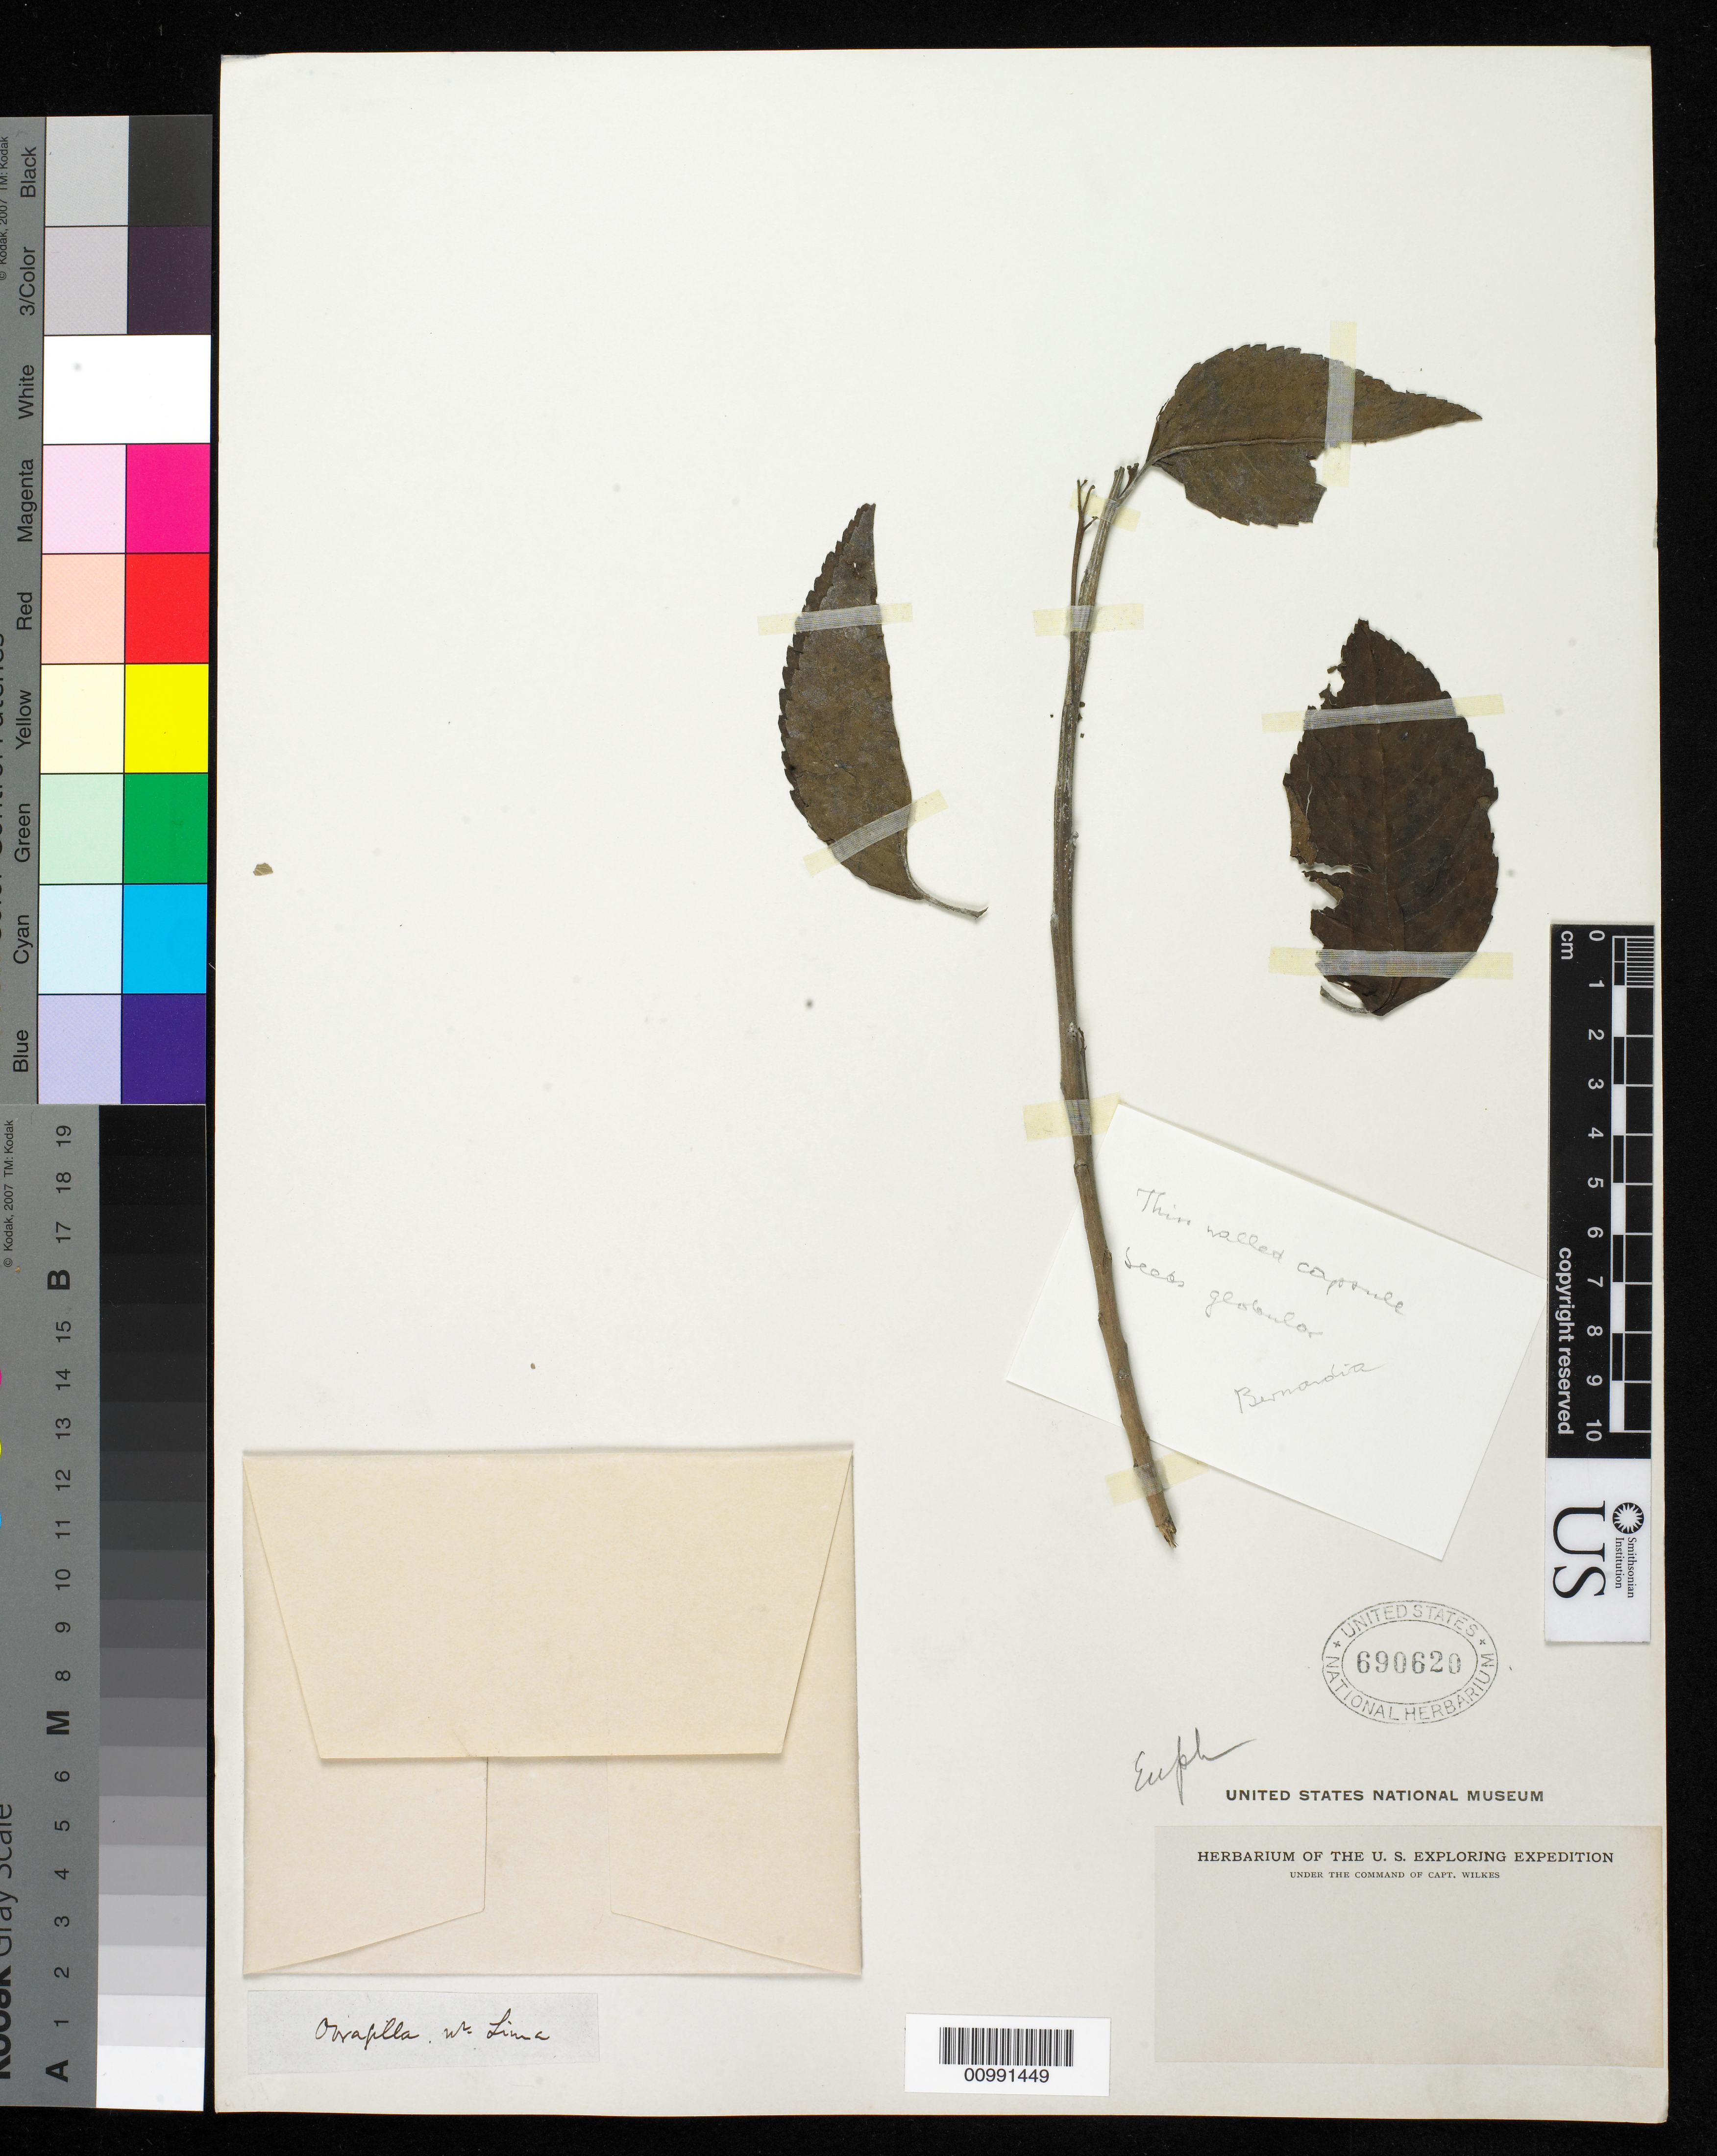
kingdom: Plantae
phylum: Tracheophyta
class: Magnoliopsida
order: Malpighiales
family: Euphorbiaceae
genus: Bernardia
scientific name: Bernardia sp.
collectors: Wilkes Explor. Exped.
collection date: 1838/1842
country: Peru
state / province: Lima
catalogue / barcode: US 690620